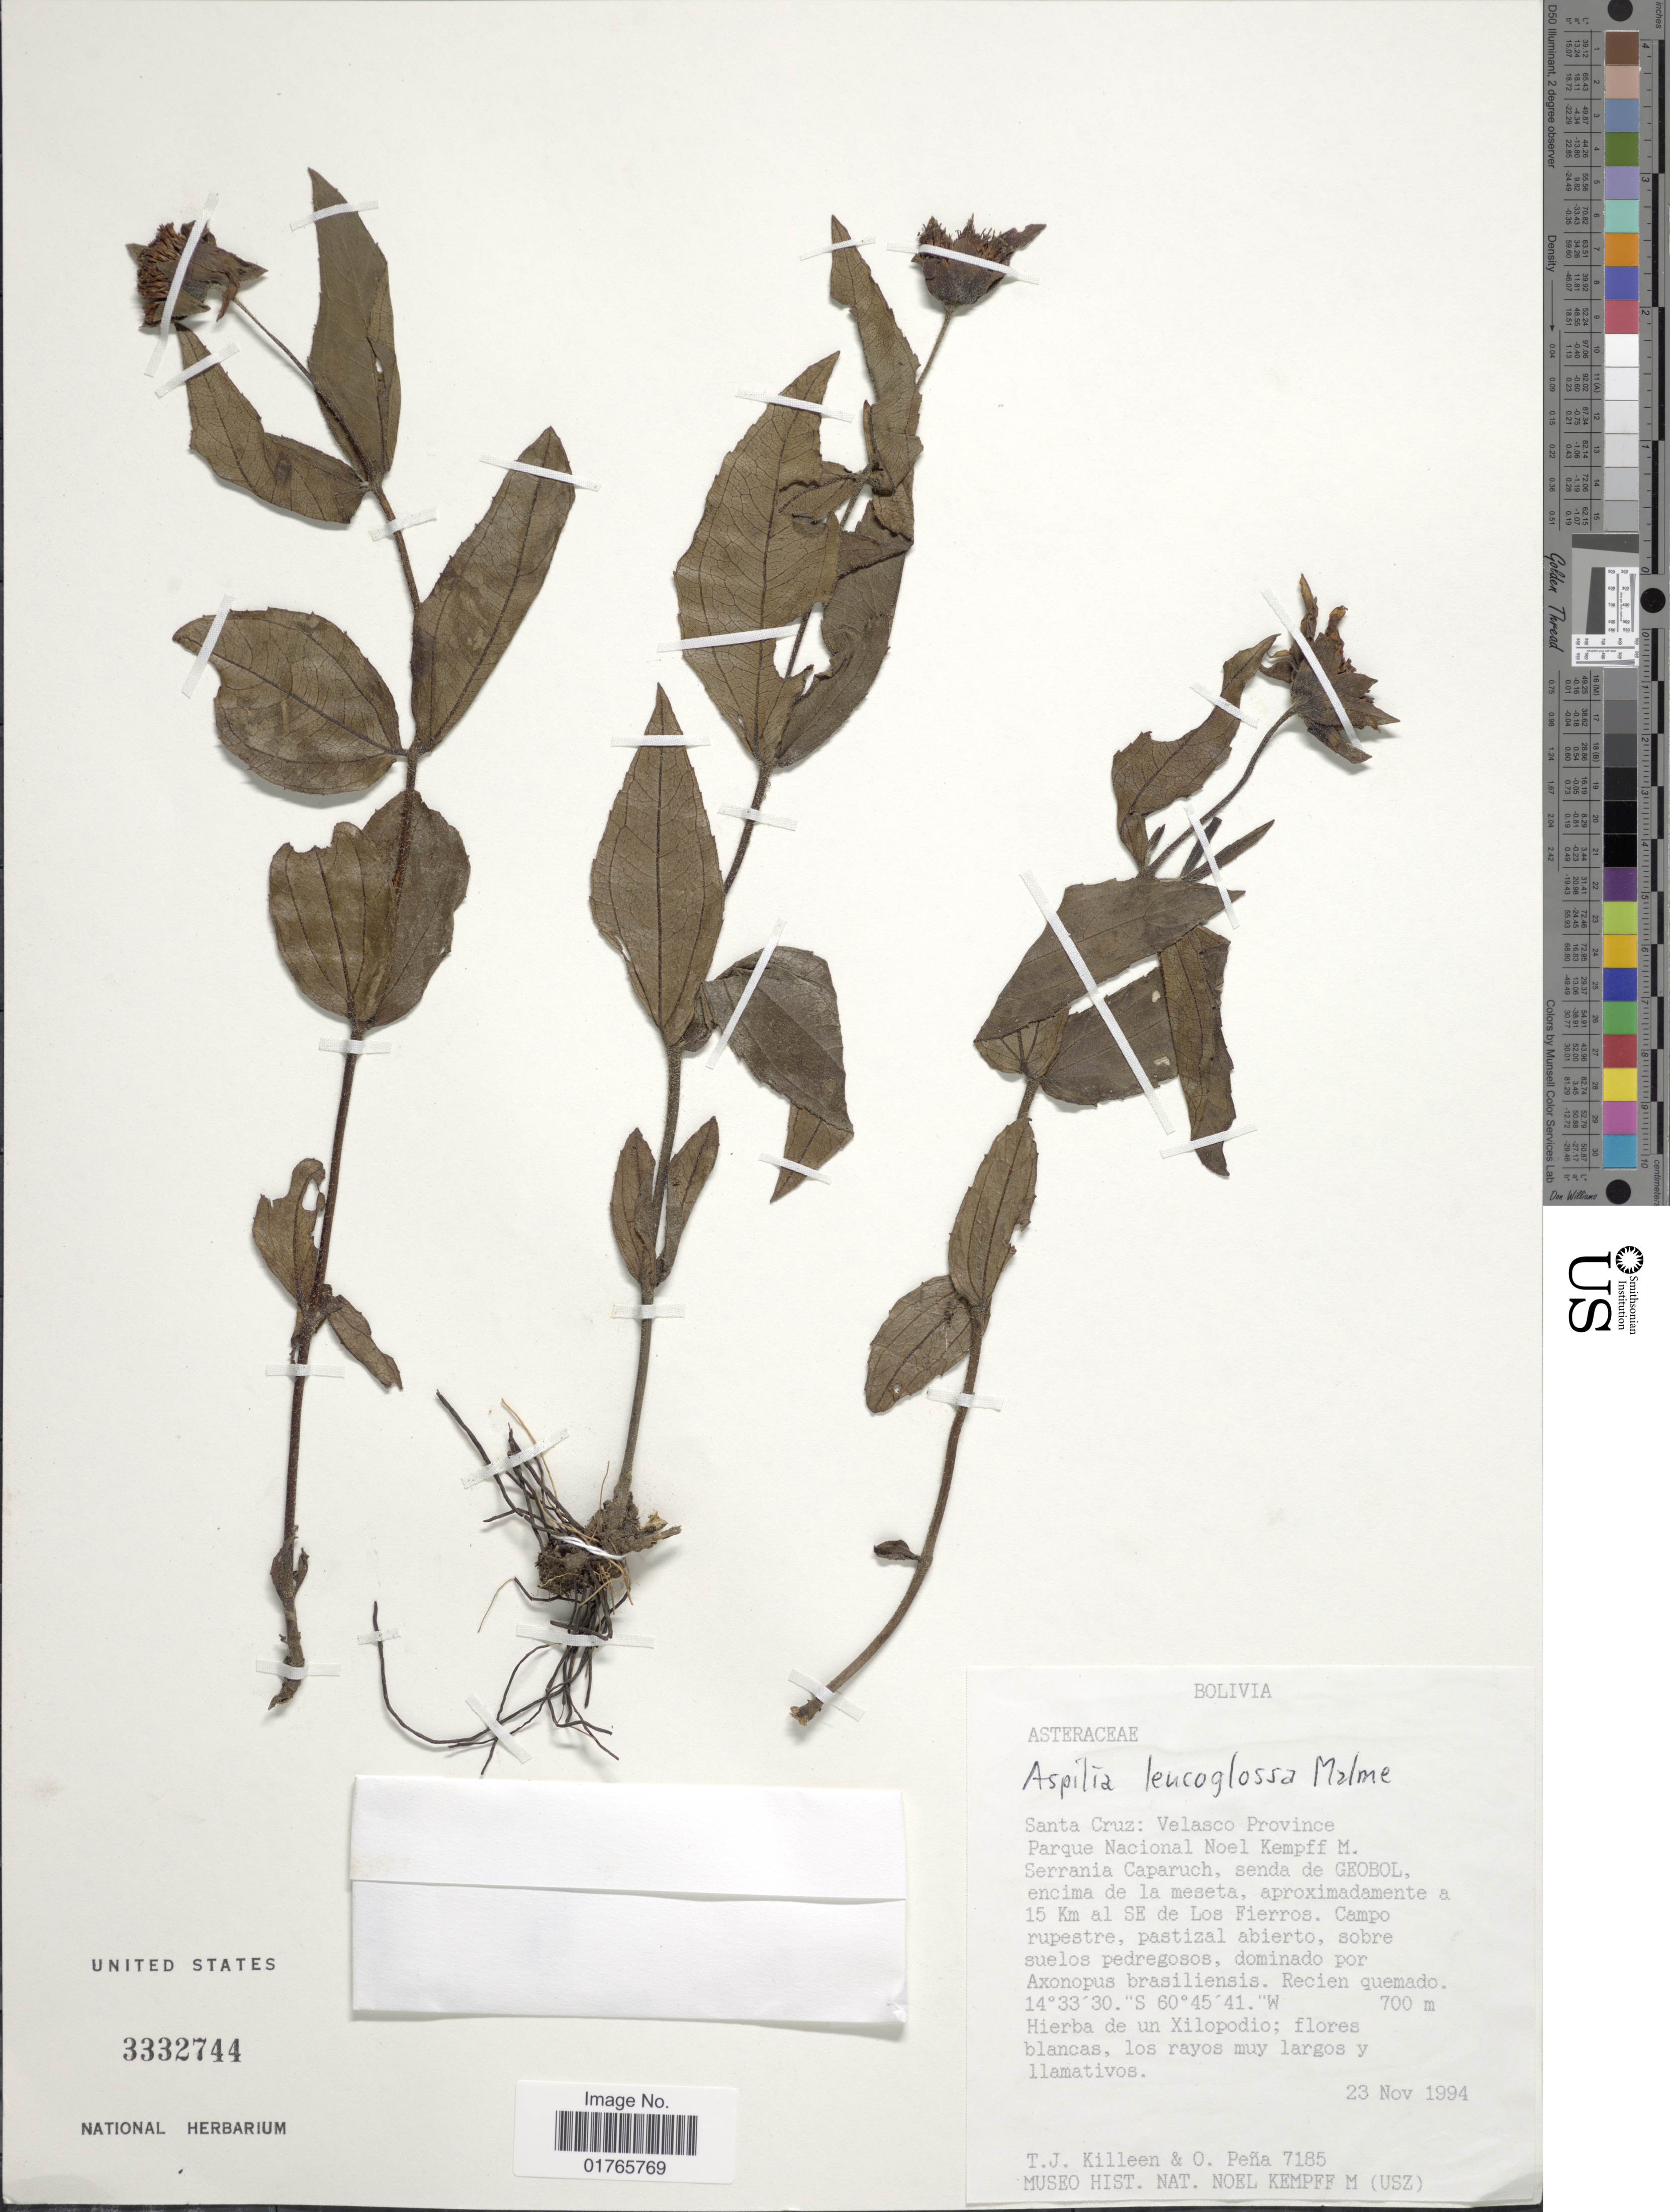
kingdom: Plantae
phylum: Tracheophyta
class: Magnoliopsida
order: Asterales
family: Asteraceae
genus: Aspilia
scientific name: Aspilia leucoglossa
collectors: T. J. Killeen & O. Pena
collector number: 7185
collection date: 1994-11-23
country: Bolivia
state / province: Santa Cruz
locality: Velasco Province, Parque Nacional Noel Kempff M. Serrania Caparuch, senda de Geobol, aproximadamente a 15 km al SE de Los Fierros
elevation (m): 700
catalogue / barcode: US 3332744